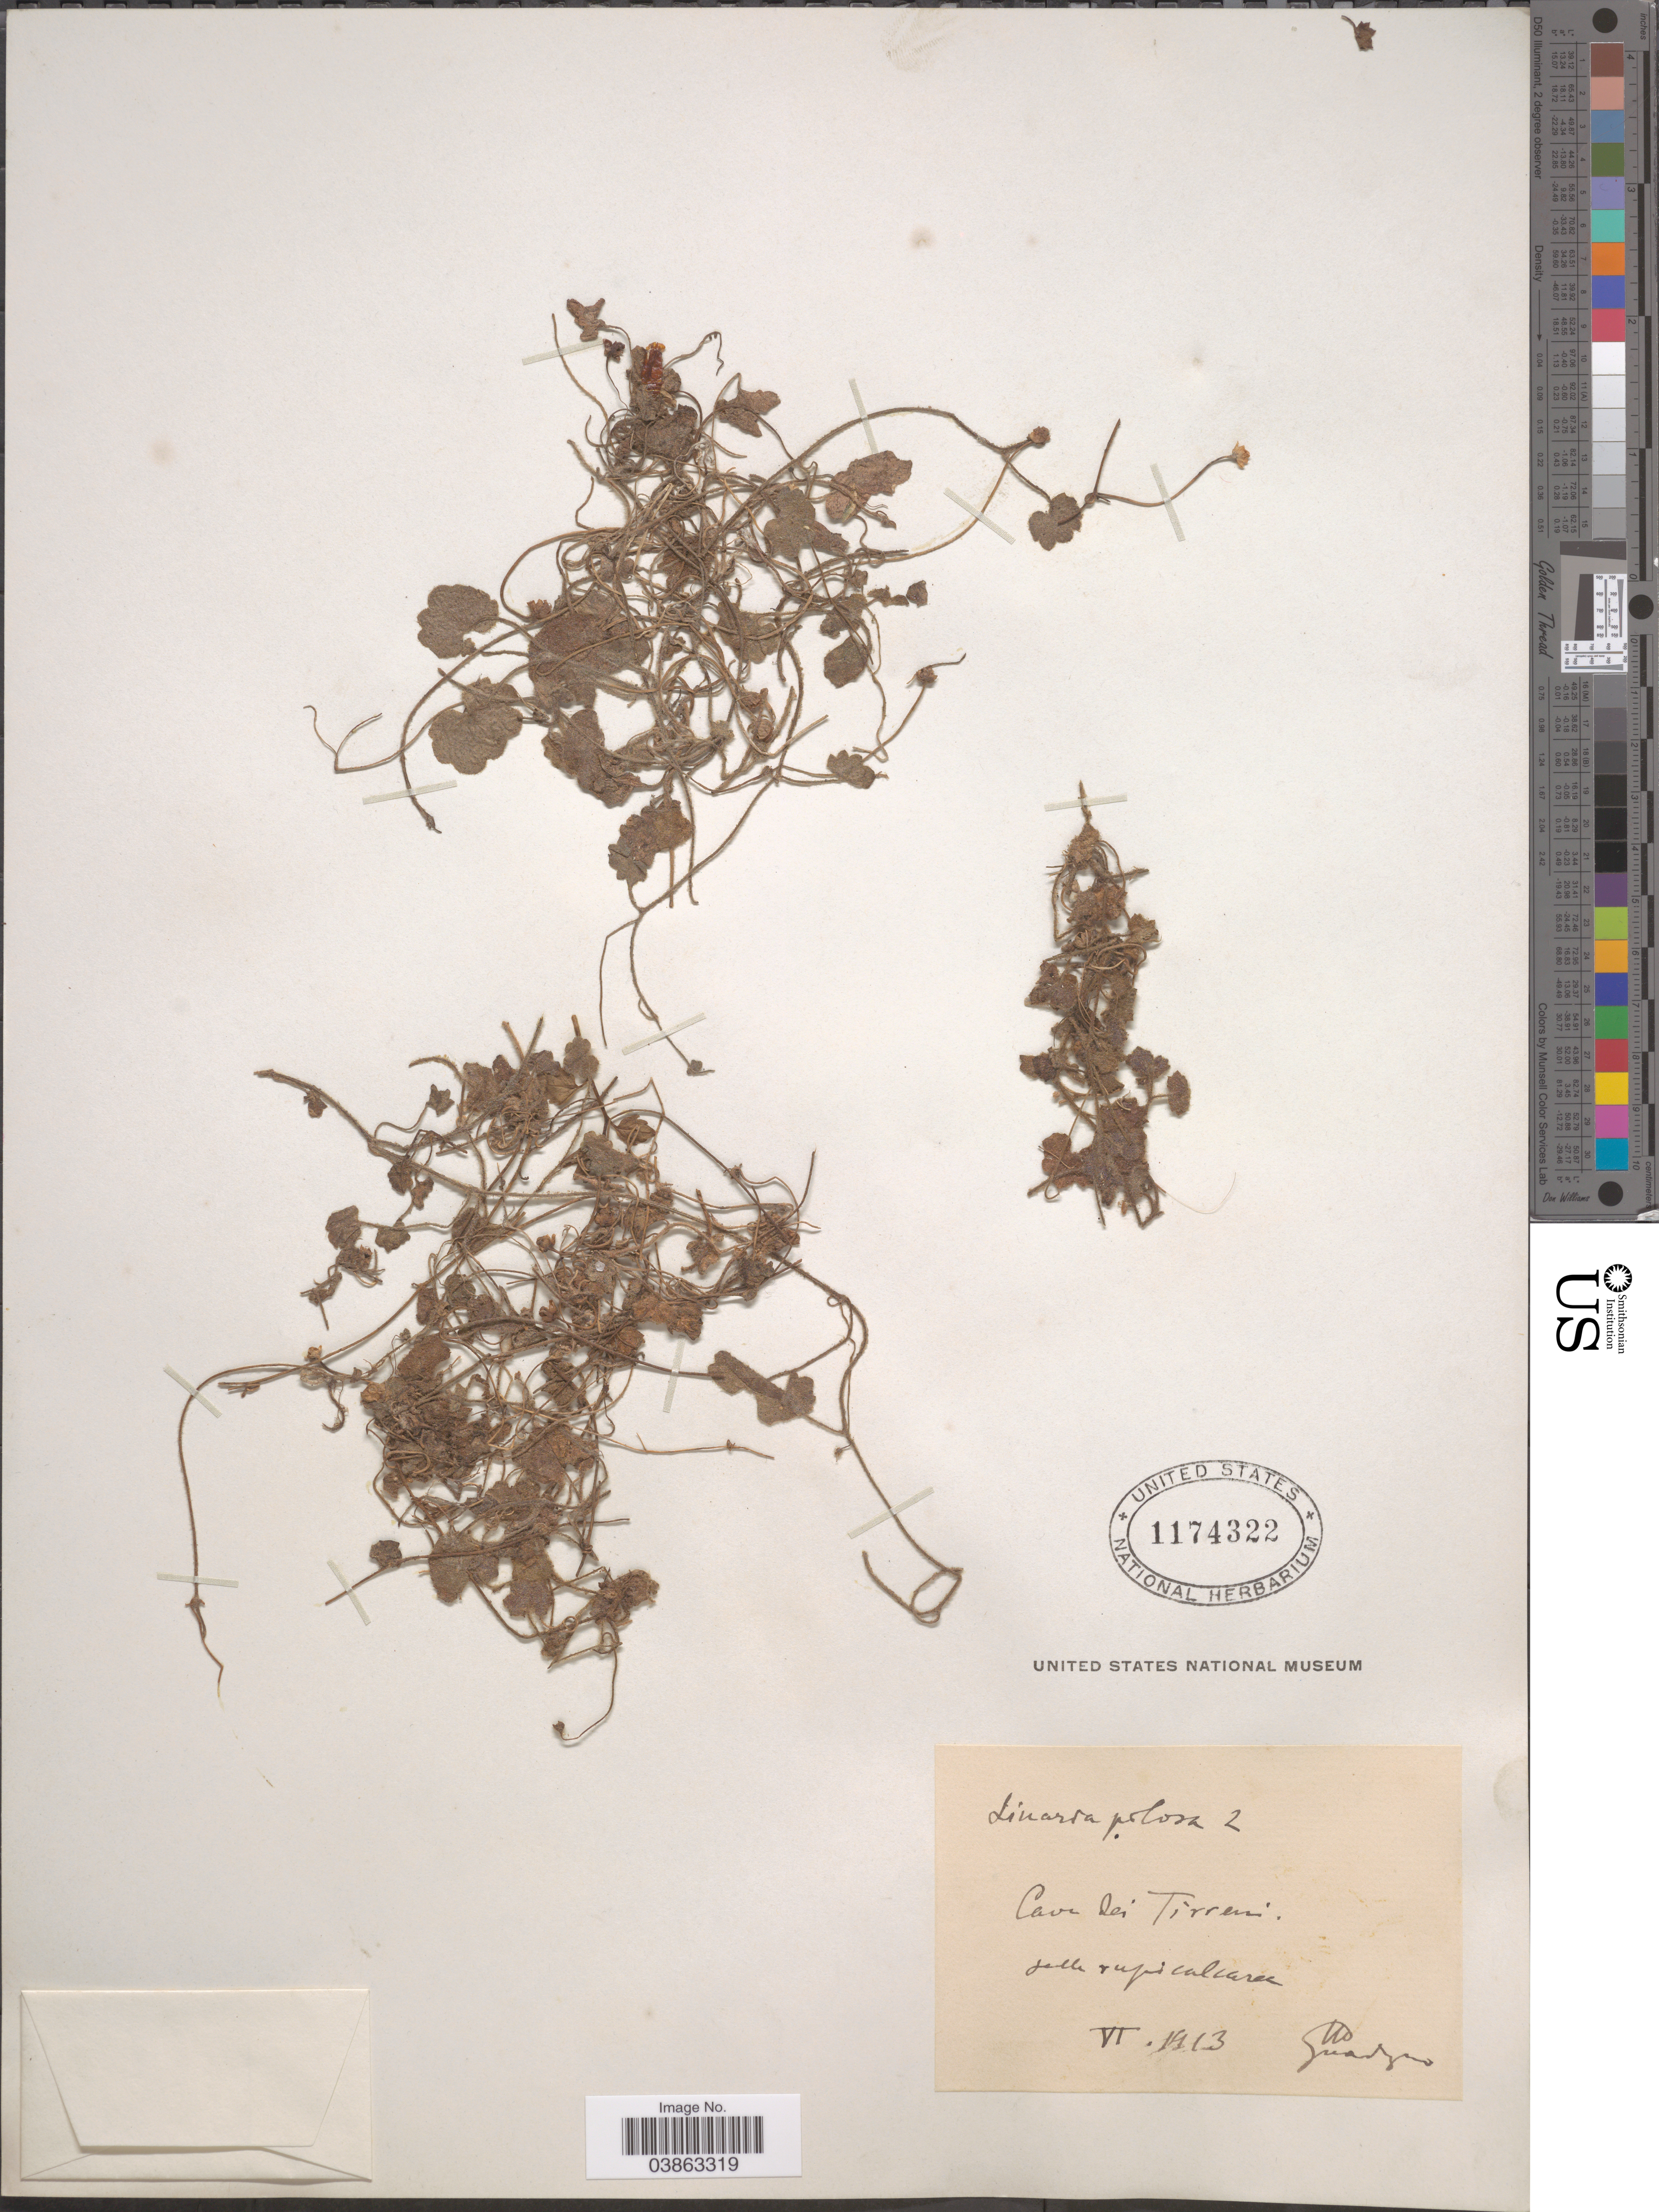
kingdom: Plantae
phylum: Tracheophyta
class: Magnoliopsida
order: Lamiales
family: Plantaginaceae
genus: Linaria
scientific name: Linaria pilosa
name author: DC.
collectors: Guadagno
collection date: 1913-06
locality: Cavi bei Tirreni jelle rupicalcarec. [interpreted]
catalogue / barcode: US 1174322